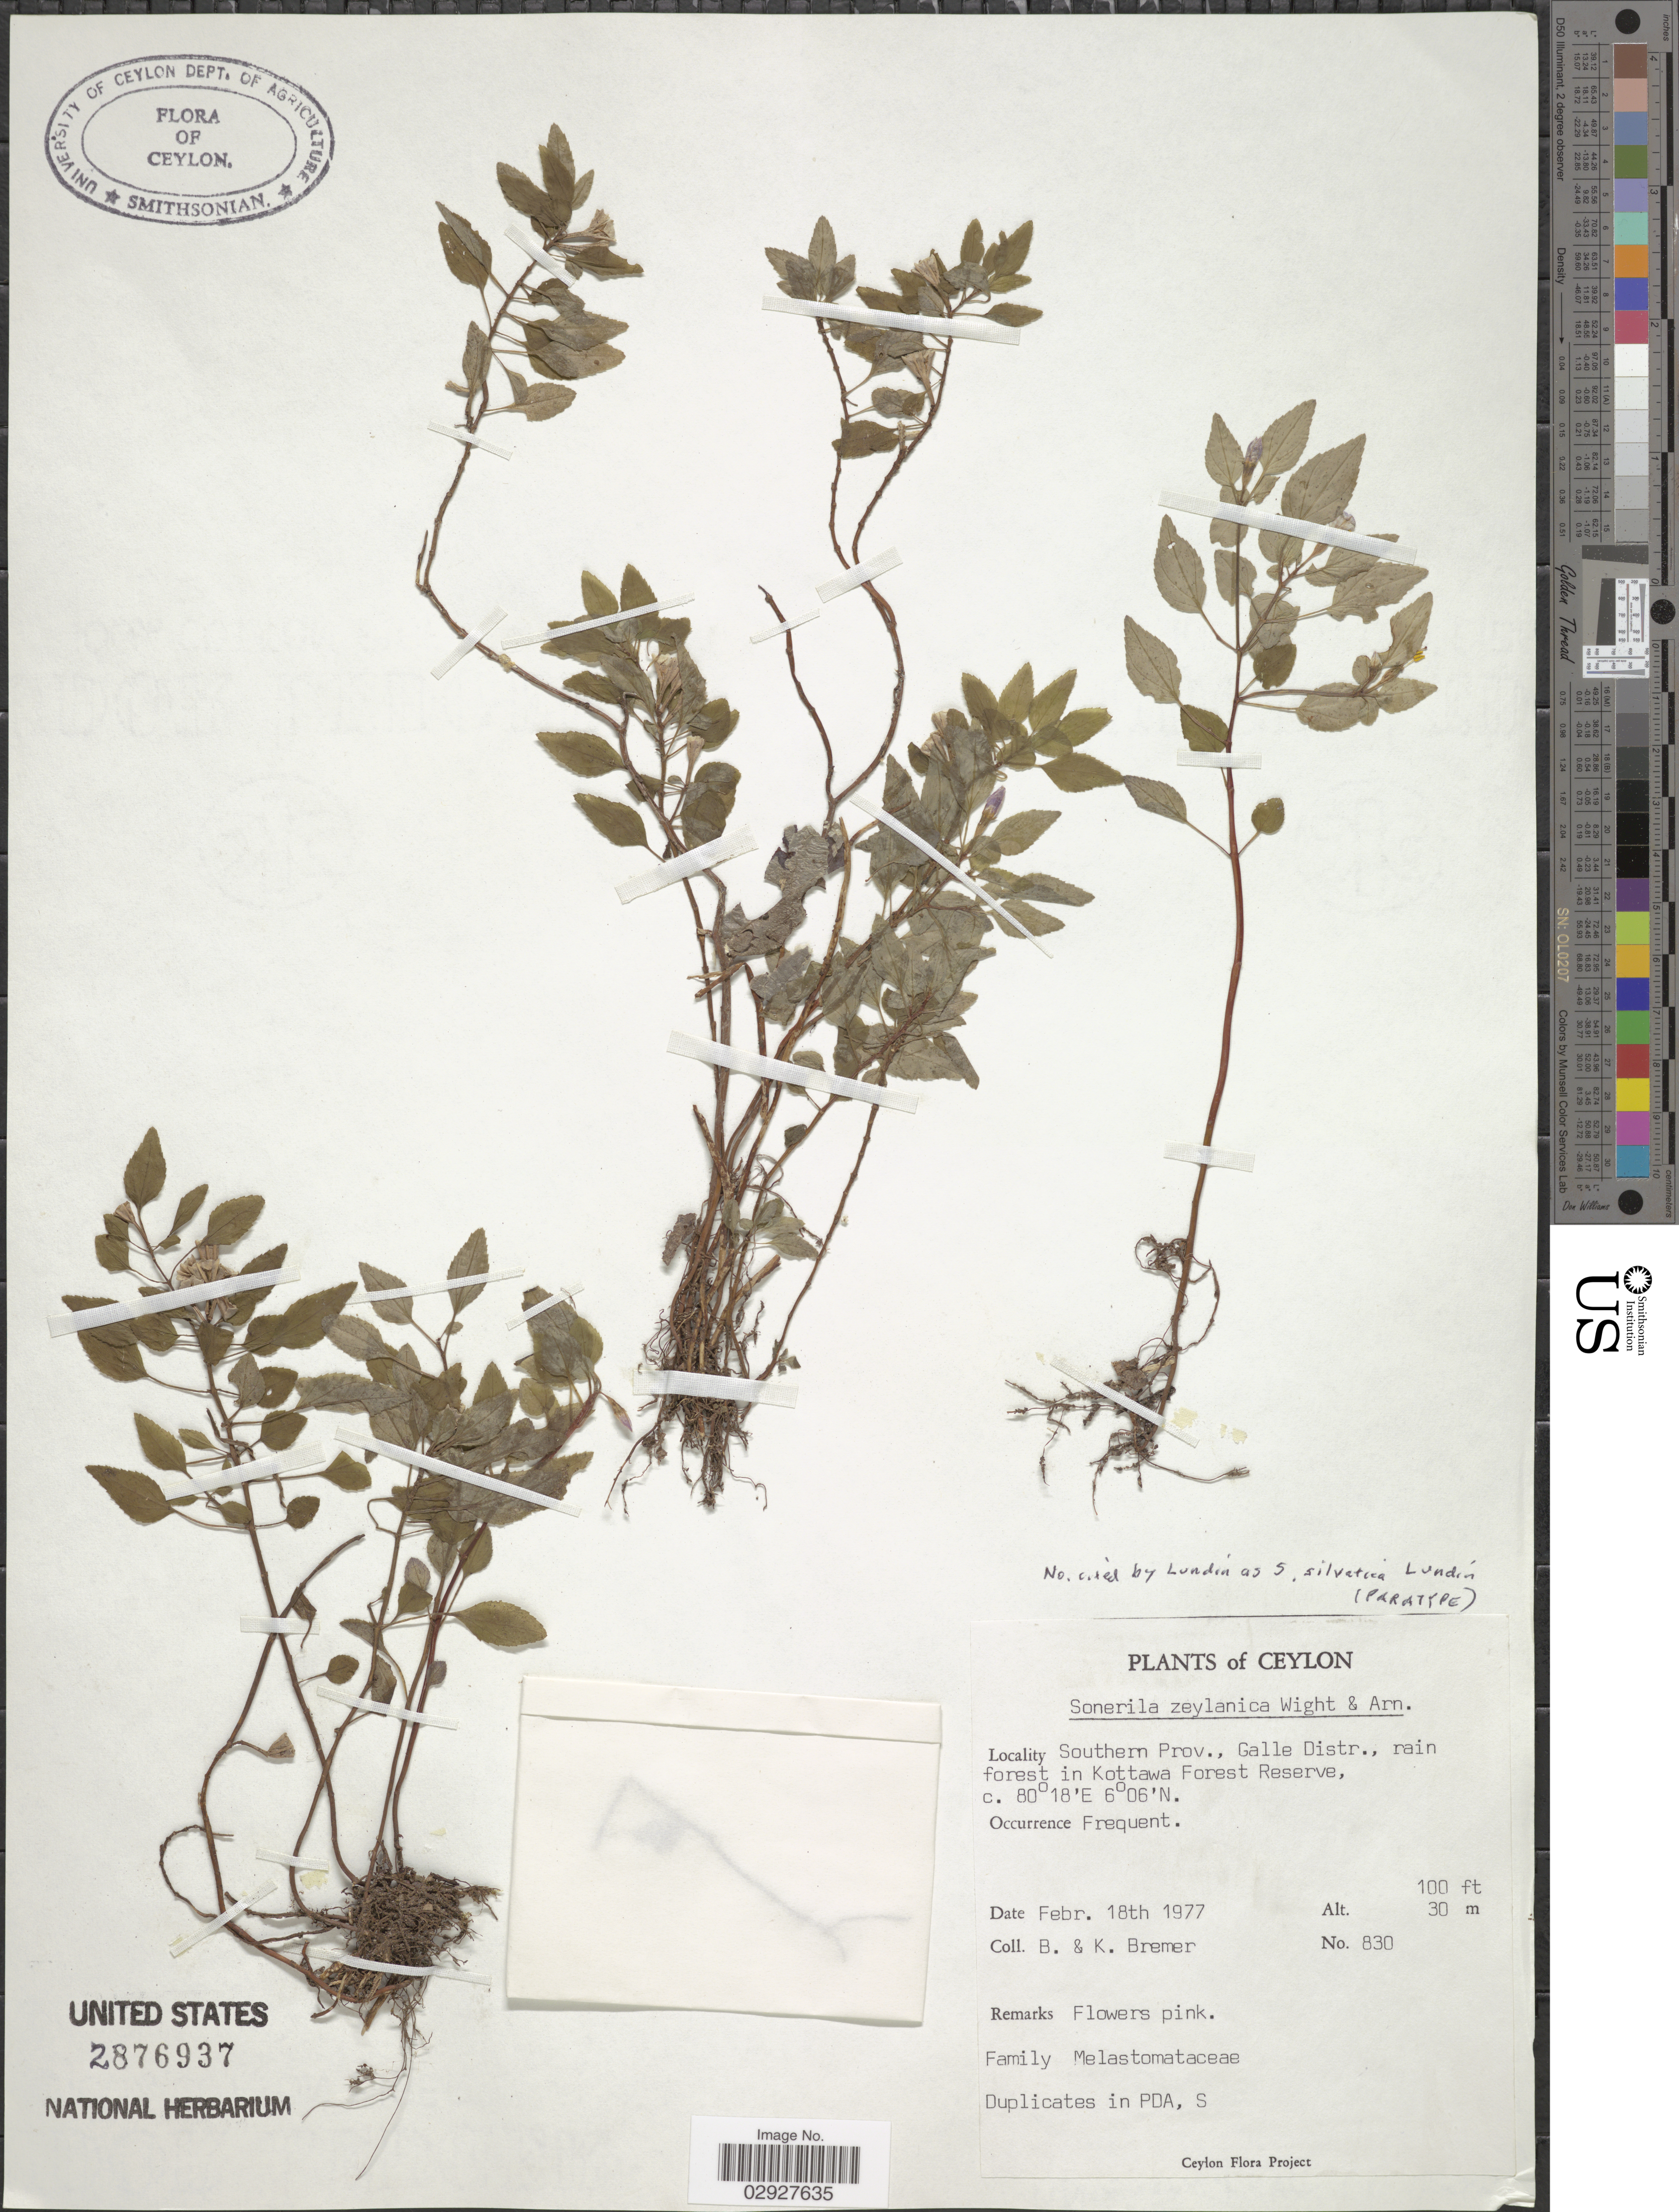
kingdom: Plantae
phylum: Tracheophyta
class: Magnoliopsida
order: Myrtales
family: Melastomataceae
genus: Sonerila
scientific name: Sonerila silvatica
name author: Lundin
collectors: B. Bremer & K. Bremer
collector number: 830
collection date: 1977-02-18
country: Sri Lanka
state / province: Southern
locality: Ceylon. Galle Distr., rain forest in Kottawa Forest Reserve.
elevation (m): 30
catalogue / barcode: US 2876937